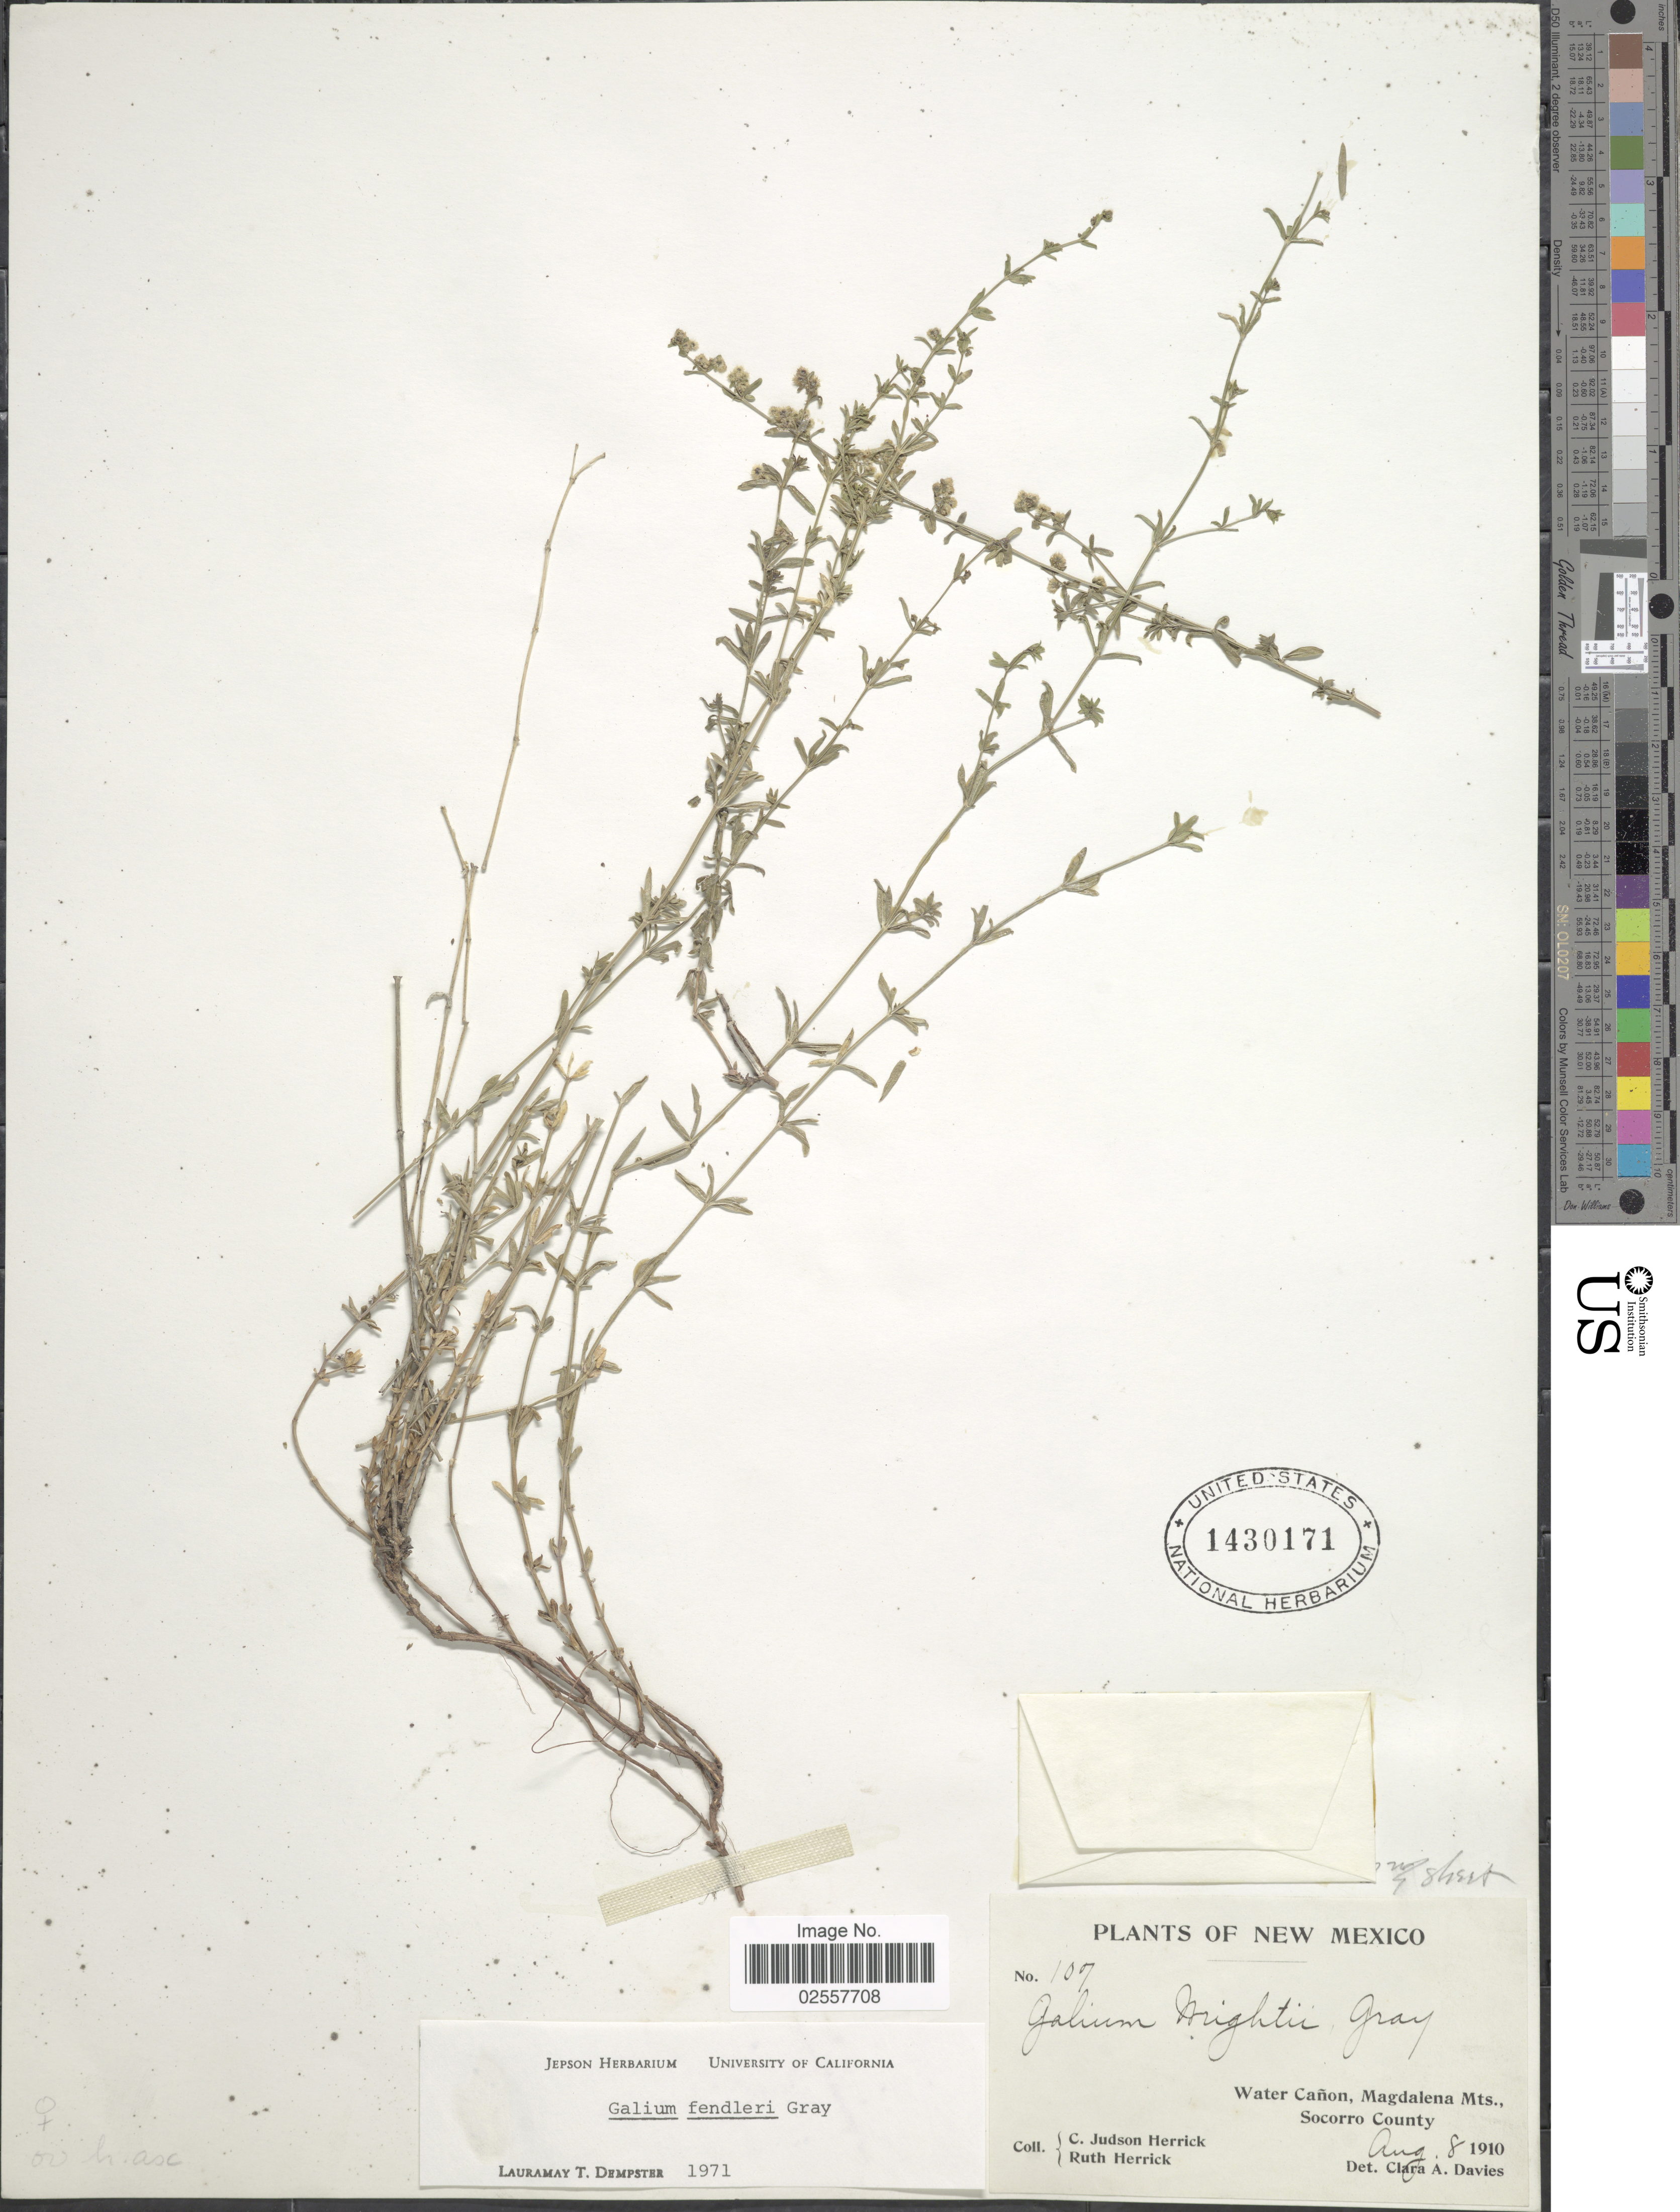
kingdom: Plantae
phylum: Tracheophyta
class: Magnoliopsida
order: Gentianales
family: Rubiaceae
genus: Galium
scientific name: Galium fendleri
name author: A. Gray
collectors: C. Herrick & R. Herrick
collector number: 107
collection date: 1910-08-08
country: United States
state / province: New Mexico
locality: Water Cañon, Magdalena Mts., Socorro County.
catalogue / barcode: US 1430171